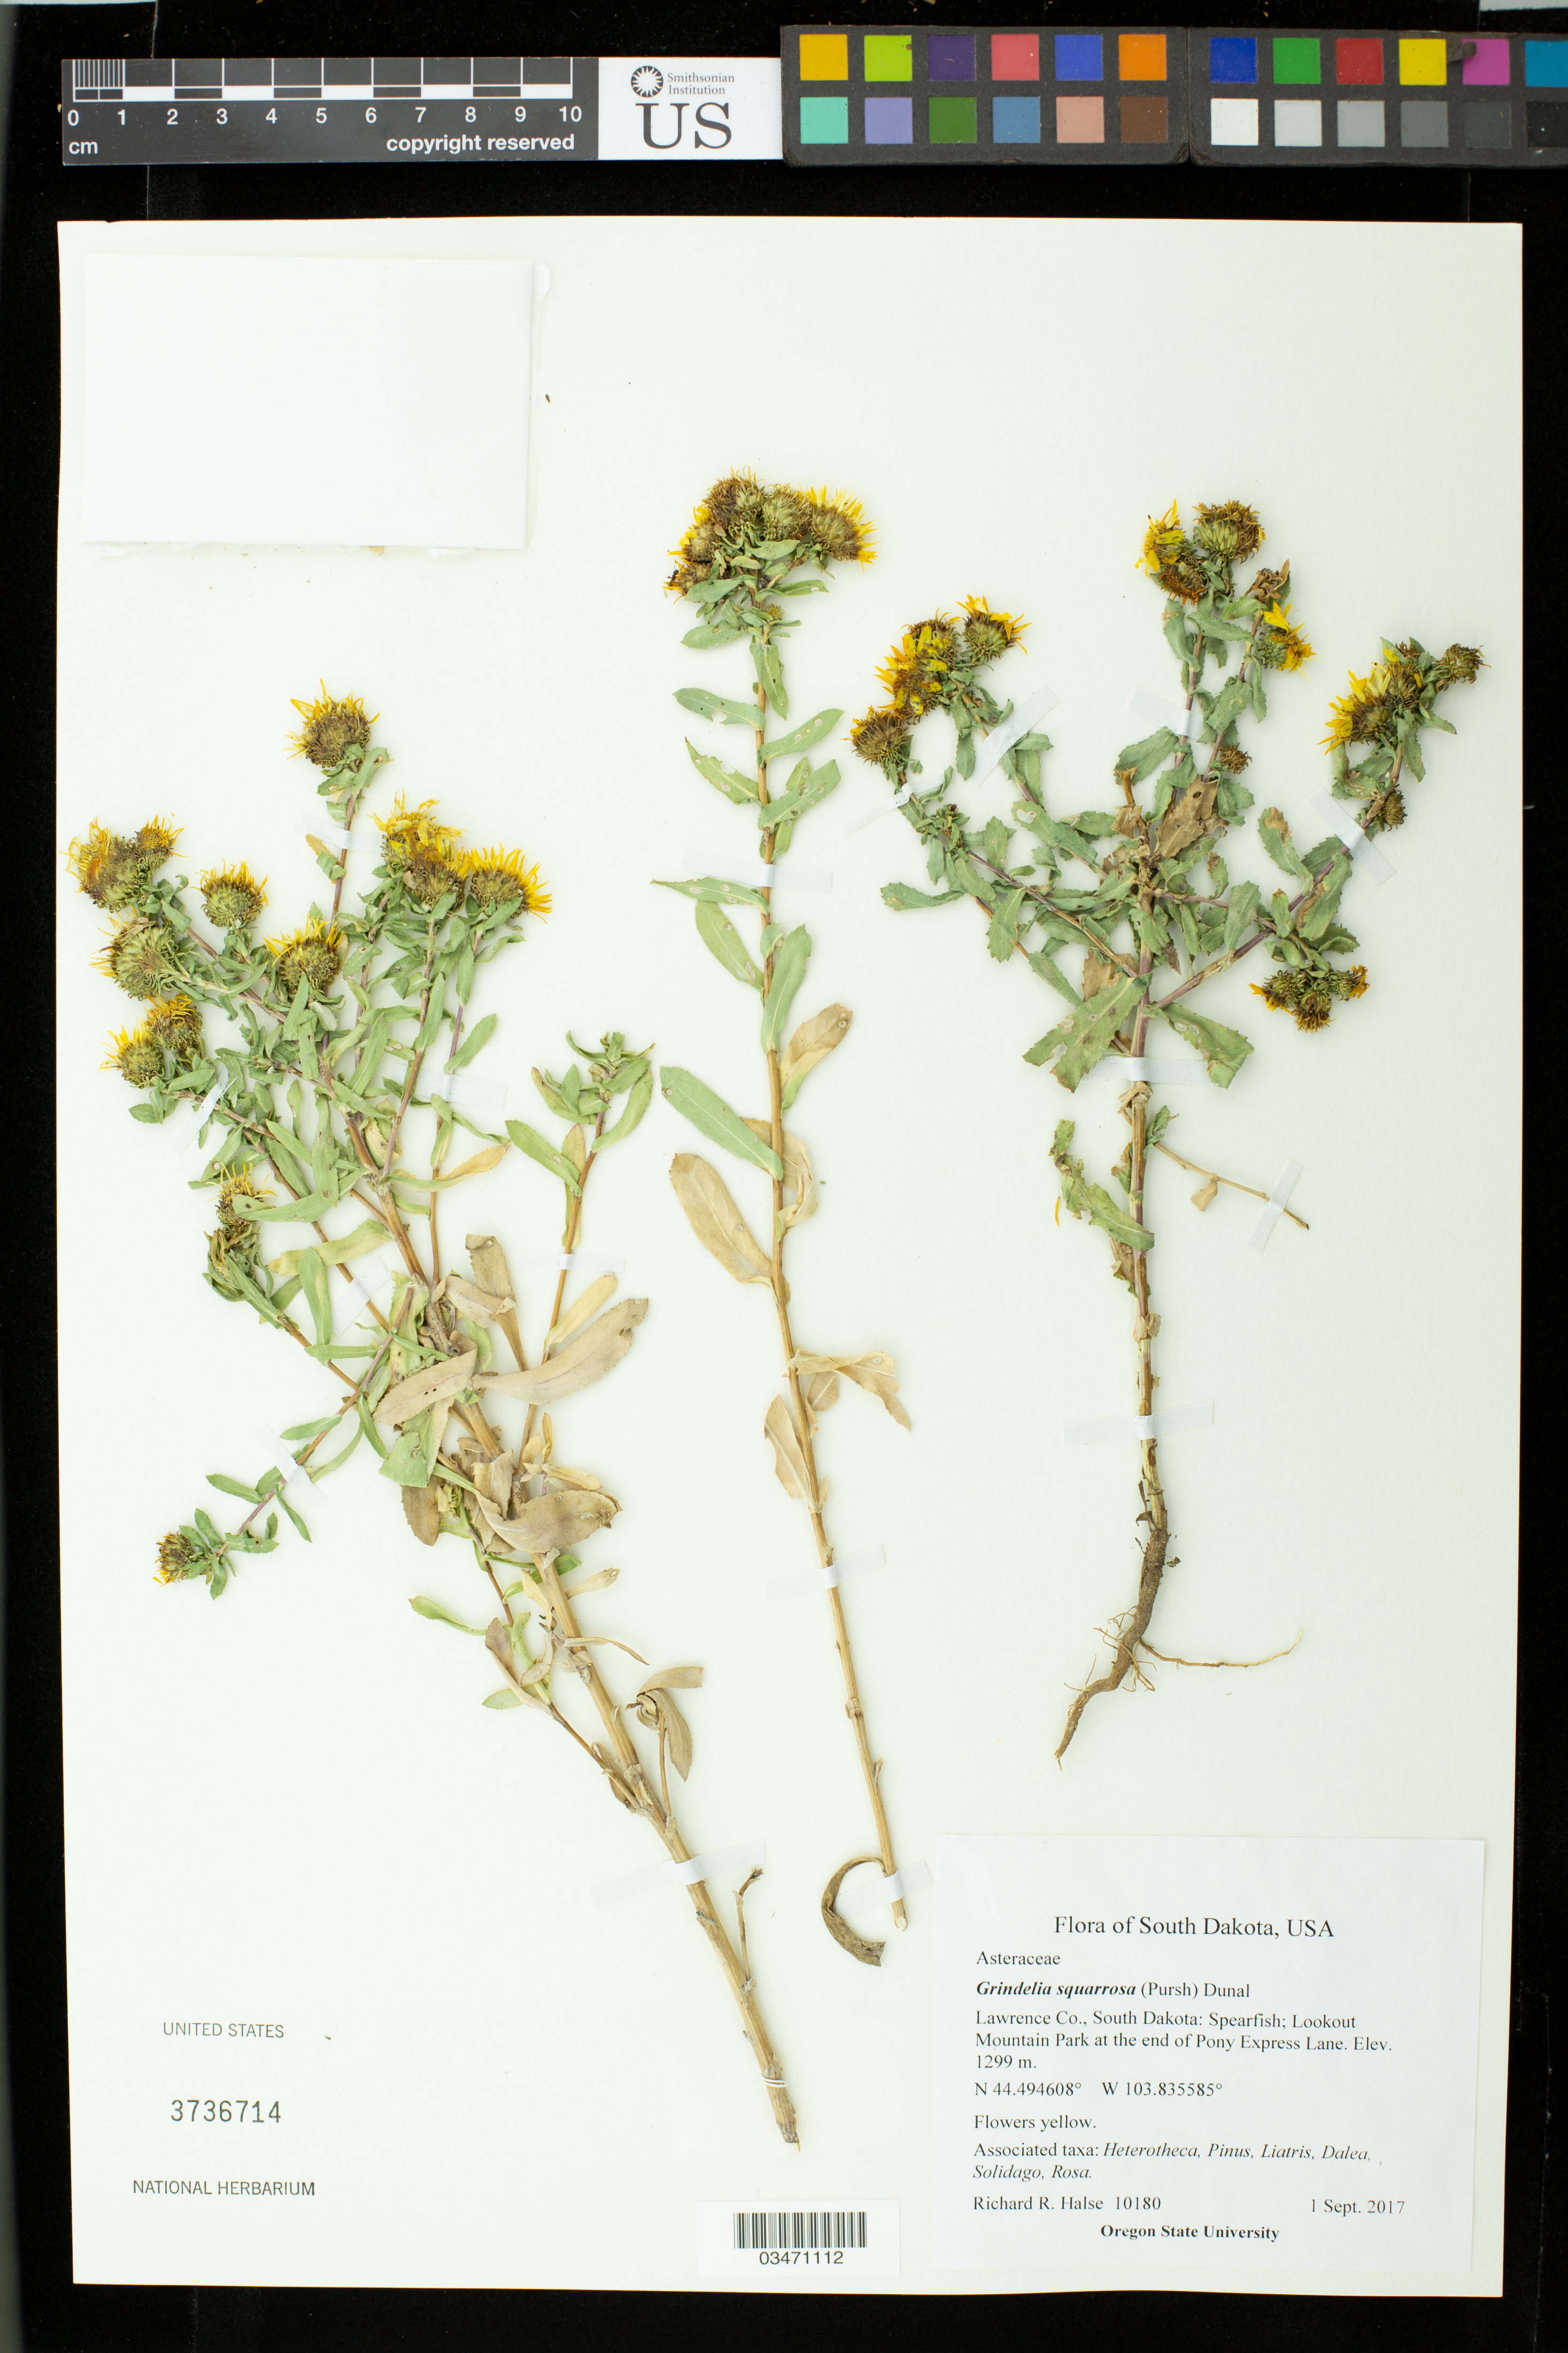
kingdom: Plantae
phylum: Tracheophyta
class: Magnoliopsida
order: Asterales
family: Asteraceae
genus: Grindelia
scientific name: Grindelia squarrosa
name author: (Pursh) Dunal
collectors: R. Halse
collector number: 10180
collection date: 2017-09-01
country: United States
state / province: South Dakota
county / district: Lawrence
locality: Spearfish; Lookout Mountain Park at the end of Pony Express Lane.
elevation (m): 1299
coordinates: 44.494608 N, 103.835585 W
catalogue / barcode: US 3736714